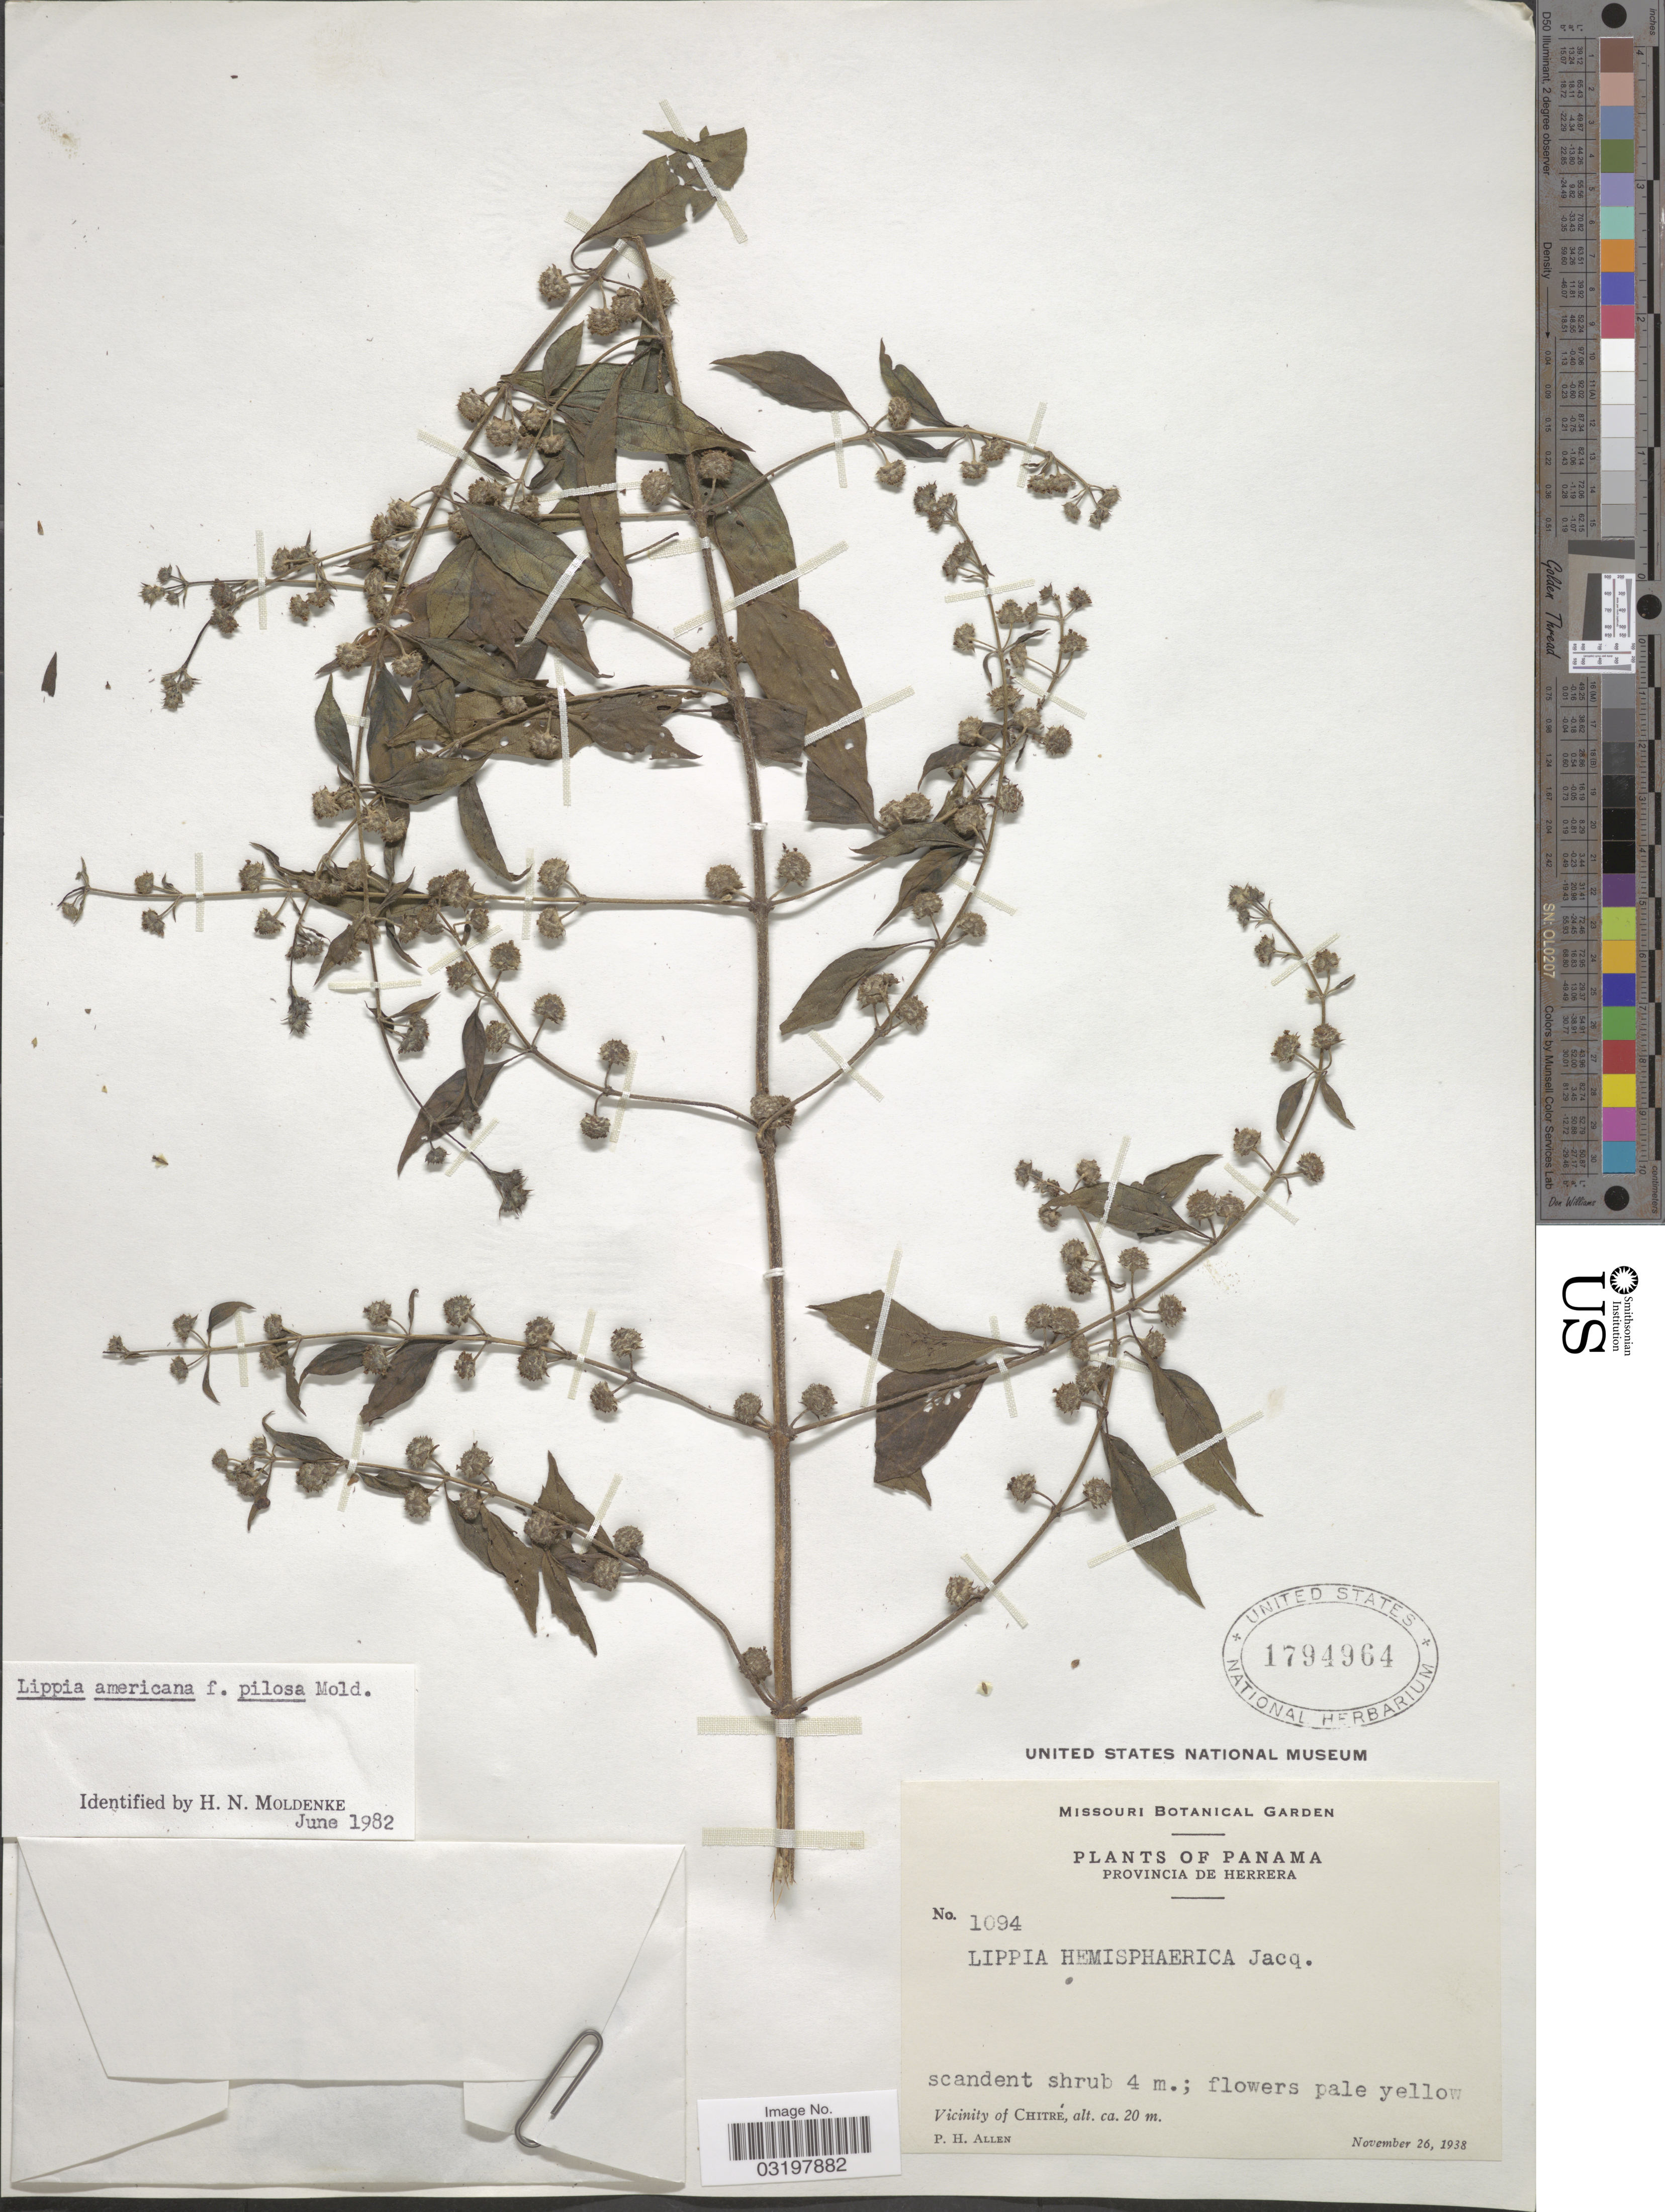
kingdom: Plantae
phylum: Tracheophyta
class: Magnoliopsida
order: Lamiales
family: Verbenaceae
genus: Lippia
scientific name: Lippia americana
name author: L.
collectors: P. H. Allen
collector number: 1094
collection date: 1938-11-26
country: Panama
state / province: Herrera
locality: Provincia de Herrera. Vicinity of Chitré.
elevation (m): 20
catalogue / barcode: US 1794964